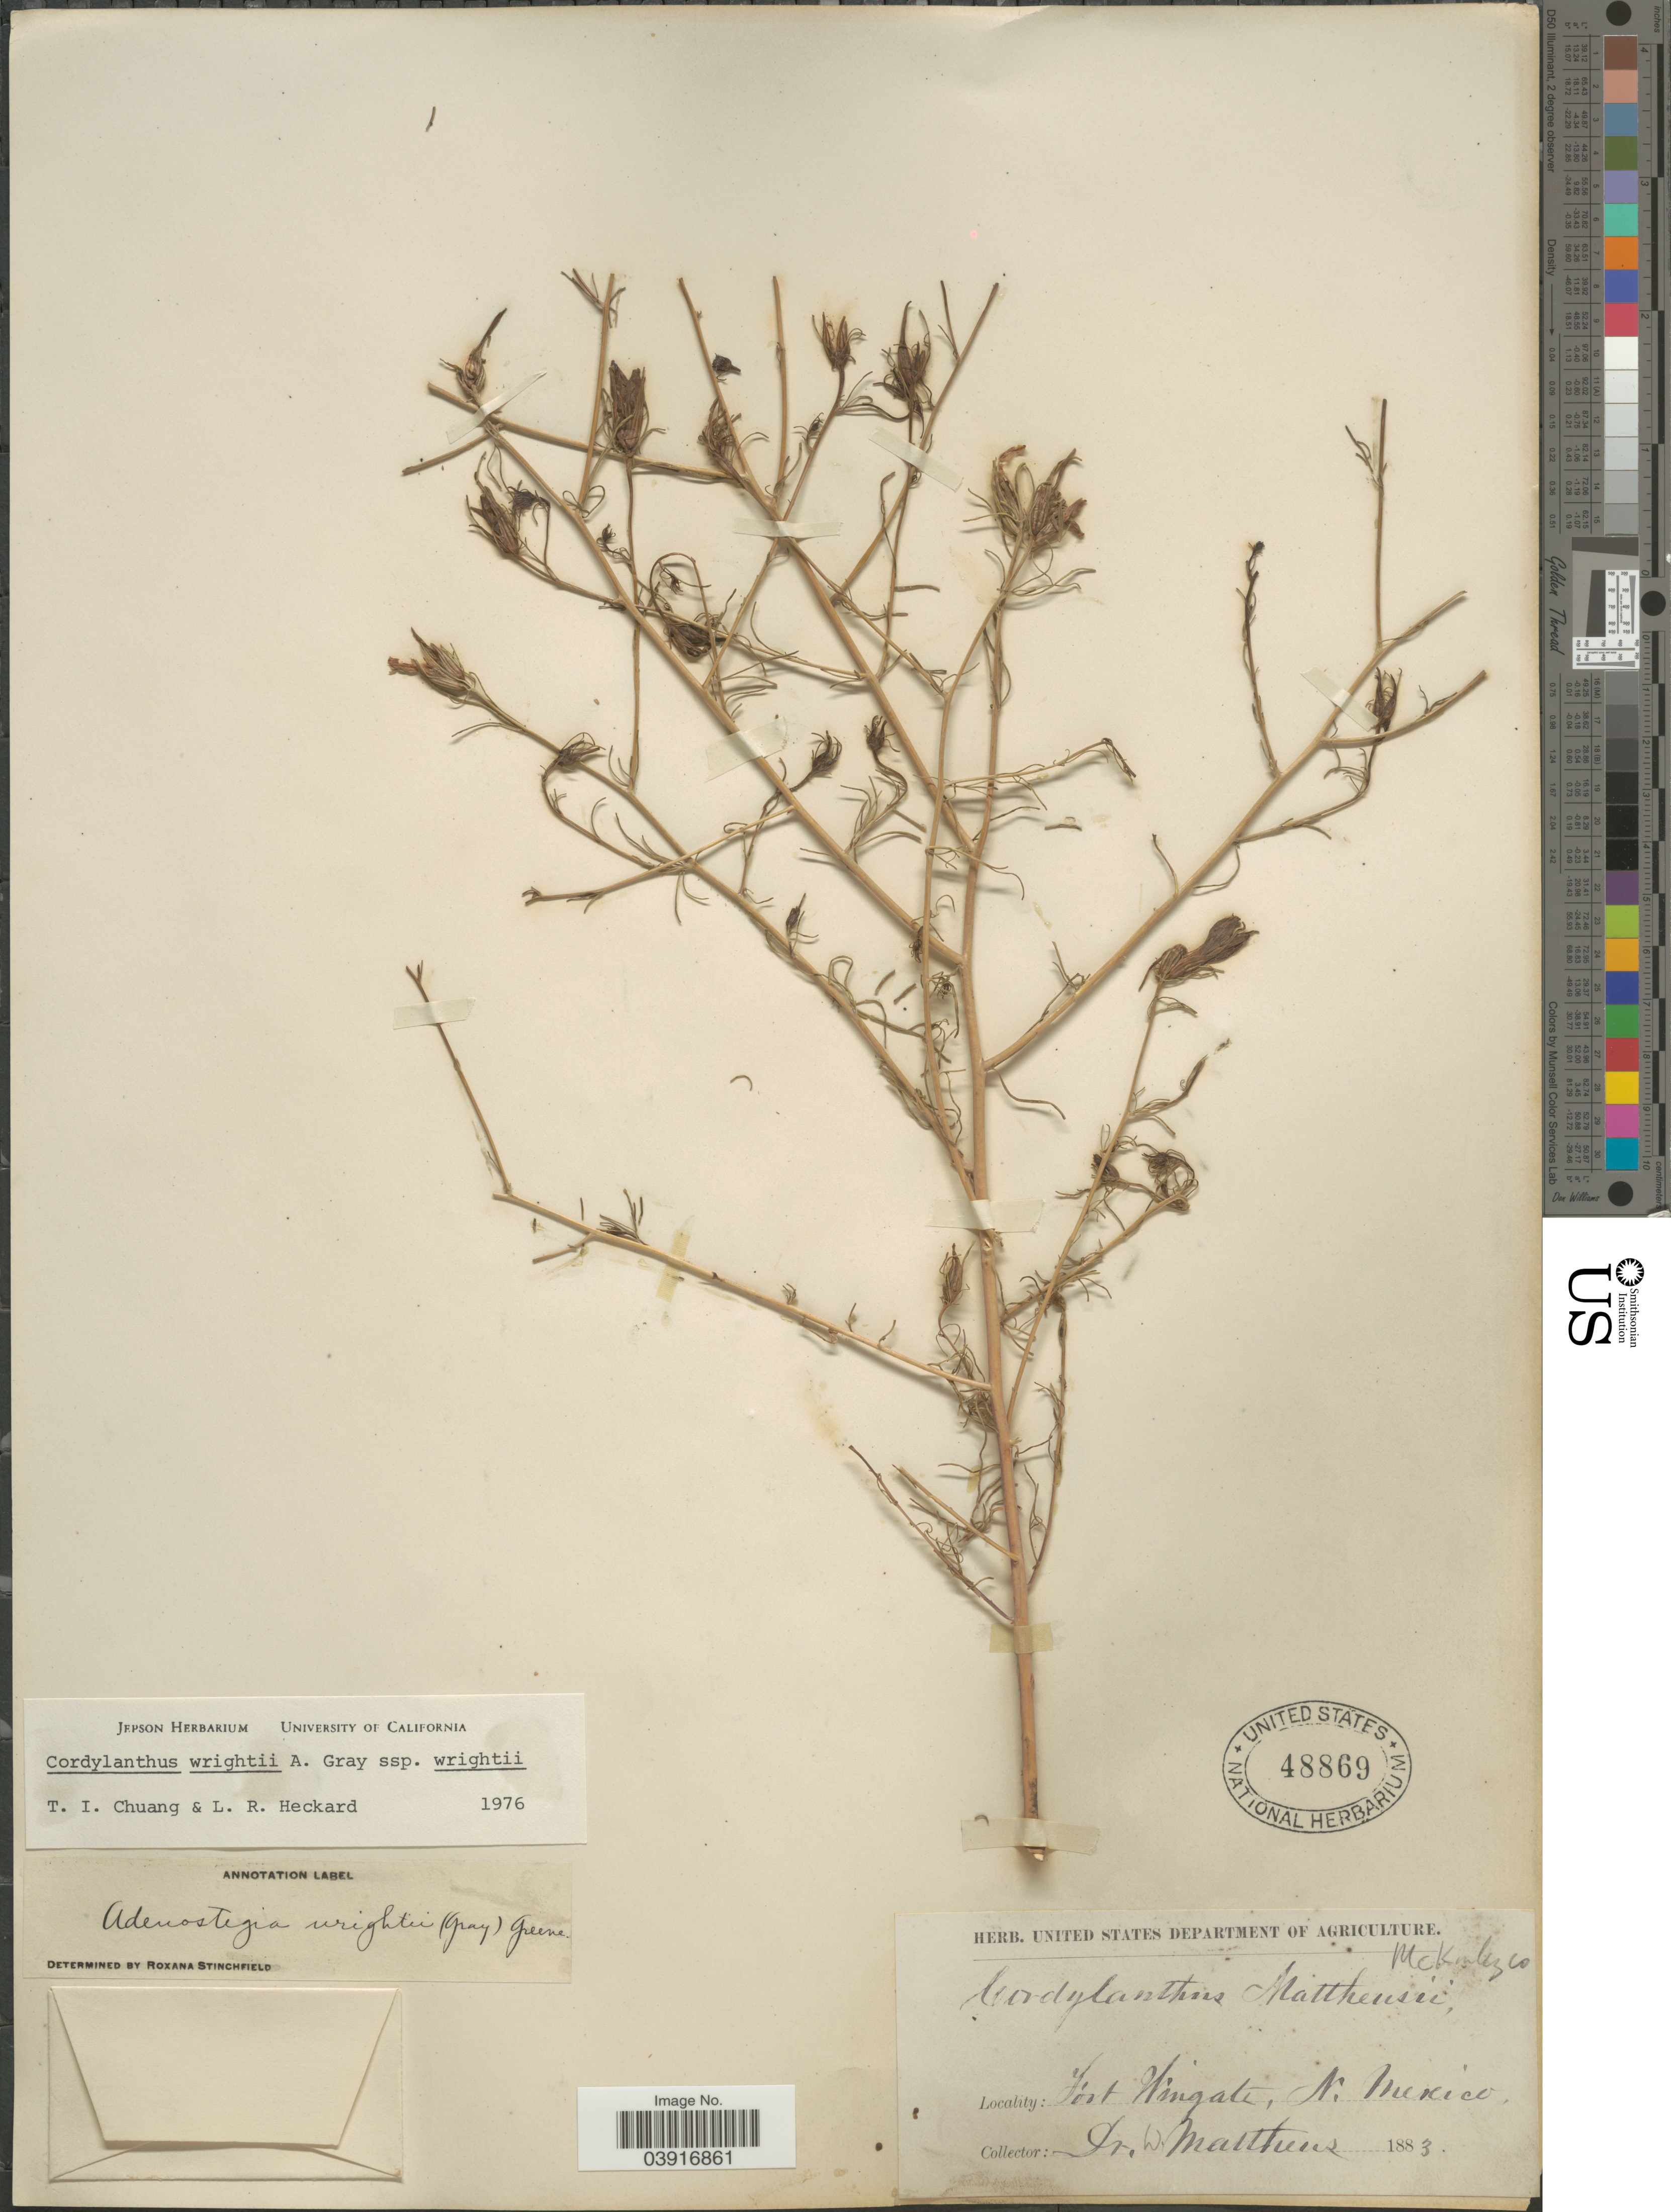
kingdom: Plantae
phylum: Tracheophyta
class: Magnoliopsida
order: Lamiales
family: Orobanchaceae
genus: Cordylanthus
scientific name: Cordylanthus wrightii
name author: A. Gray in Emory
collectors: W. Matthews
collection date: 1883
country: United States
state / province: New Mexico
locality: McKinley Co. Fort Wingate.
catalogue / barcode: US 48869